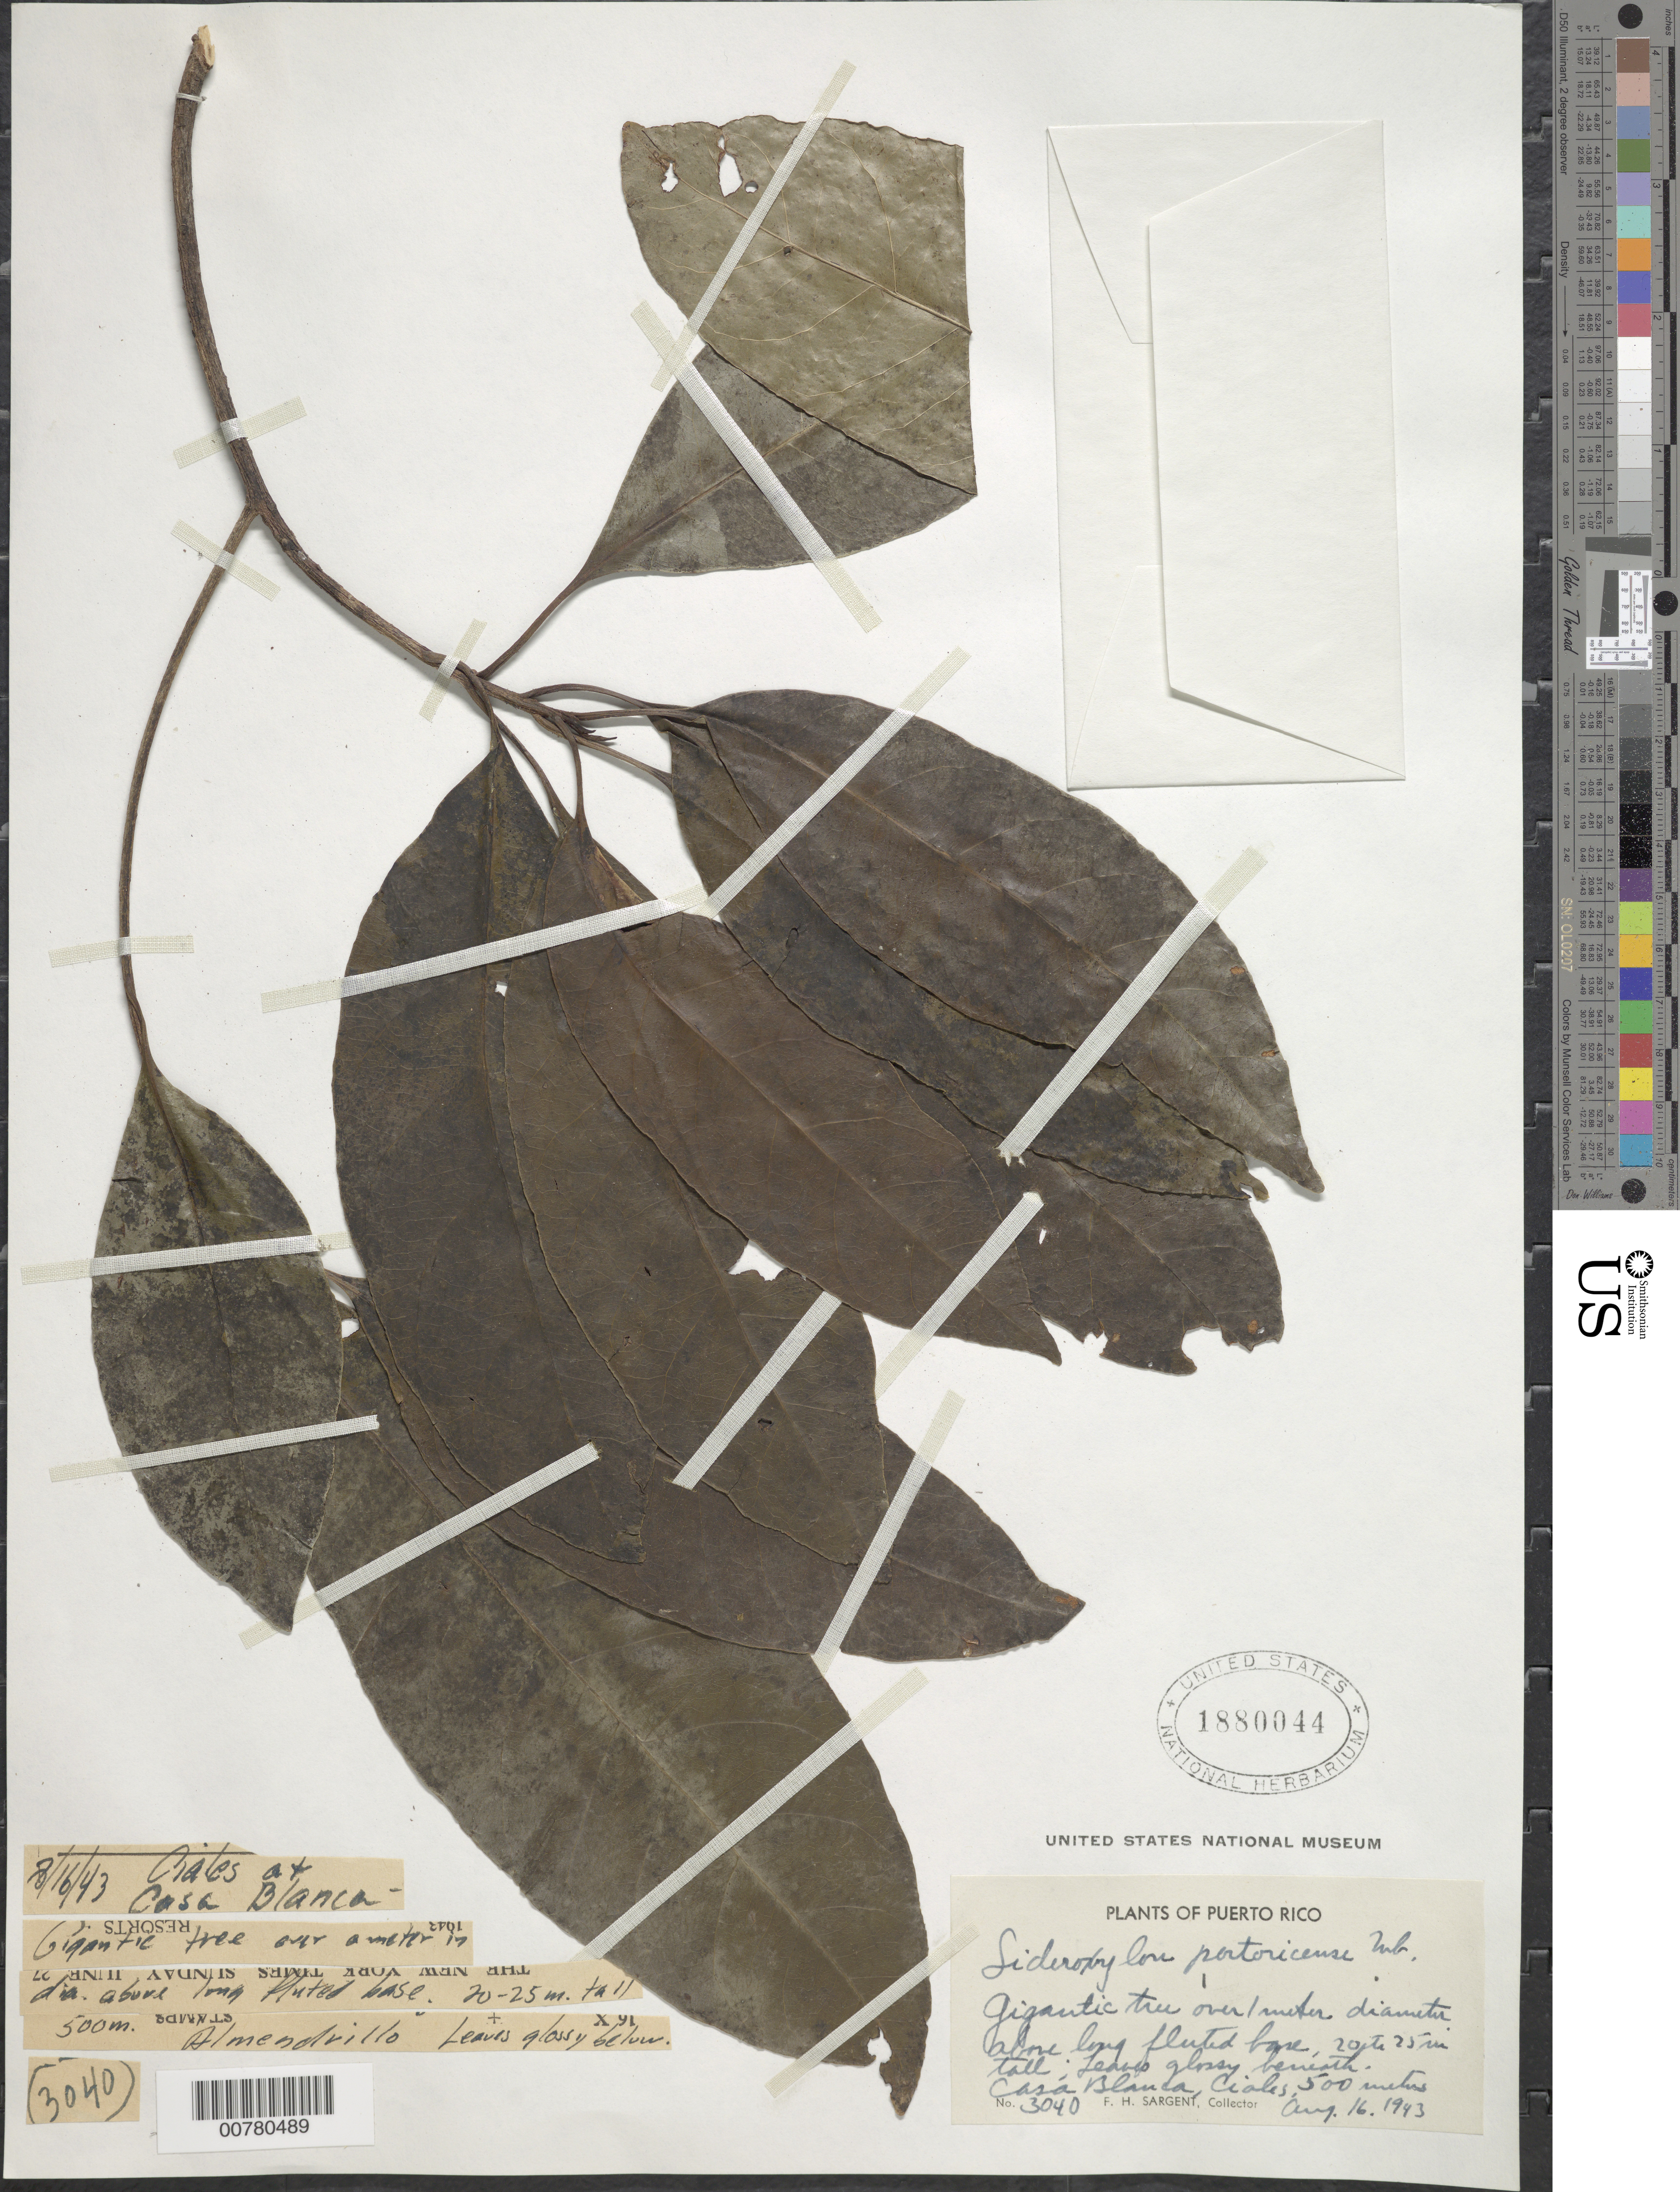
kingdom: Plantae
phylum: Tracheophyta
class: Magnoliopsida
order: Ericales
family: Sapotaceae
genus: Sideroxylon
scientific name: Sideroxylon portoricense subsp. portoricense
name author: Urb.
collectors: F. H. Sargent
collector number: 3040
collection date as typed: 16 Aug 1943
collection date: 1943-08-16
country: Puerto Rico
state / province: Ciales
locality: Ciales, Casa Blanca.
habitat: Above long fluted base.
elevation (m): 500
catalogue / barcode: US 1880044